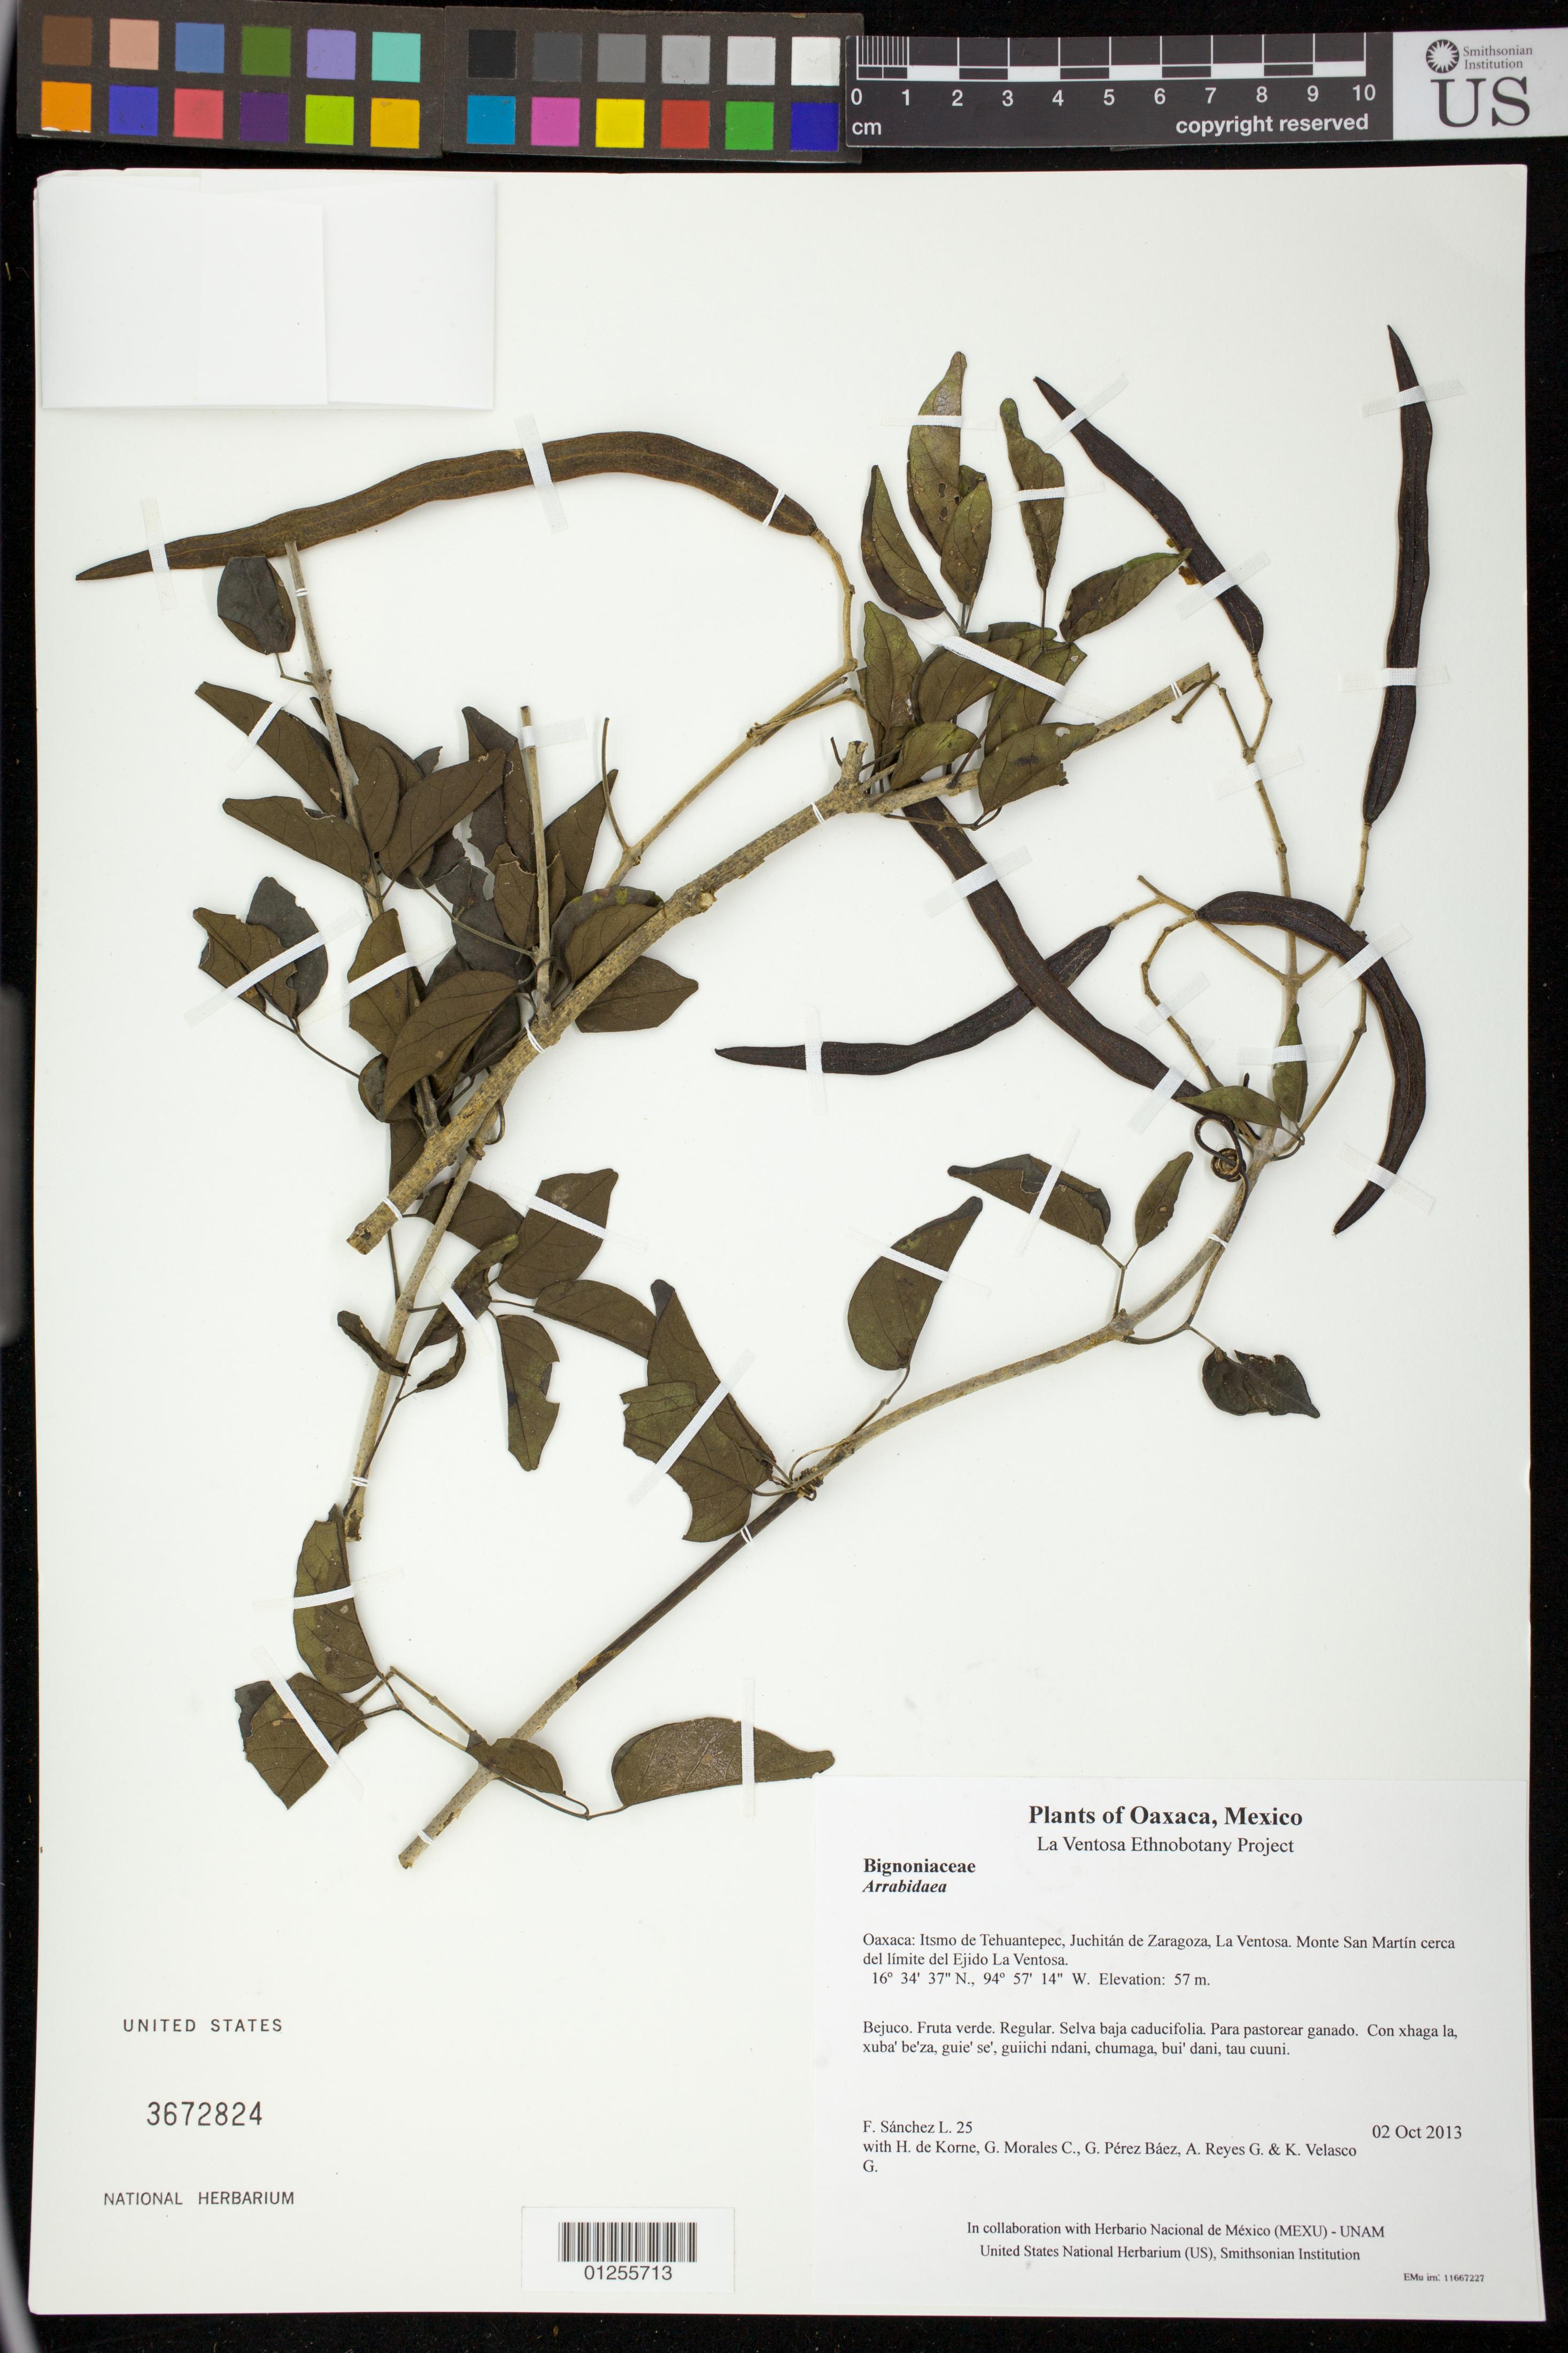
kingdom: Plantae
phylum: Tracheophyta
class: Magnoliopsida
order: Lamiales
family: Bignoniaceae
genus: Fridericia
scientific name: Fridericia floribunda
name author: (Kunth) L.G. Lohmann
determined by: Strong, M. T., (US), Smithsonian Institution - National Museum of Natural History (UNITED STATES)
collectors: F. Sánchez L., H. de Korne, G. Morales C., G. Pérez Báez, A. Reyes G. & K. Velasco G.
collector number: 25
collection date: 2013-10-02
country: Mexico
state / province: Oaxaca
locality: Itsmo de Tehuantepec, Juchitán de Zaragoza, La Ventosa. Monte San Martín cerca del límite del Ejido La Ventosa.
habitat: Selva baja caducifolia. Para pastorear ganado.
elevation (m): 57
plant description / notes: JEBOT, MEXU, SERO, US; Luba'. Cuaananaxhi naga'. Nuu.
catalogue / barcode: US 3672824